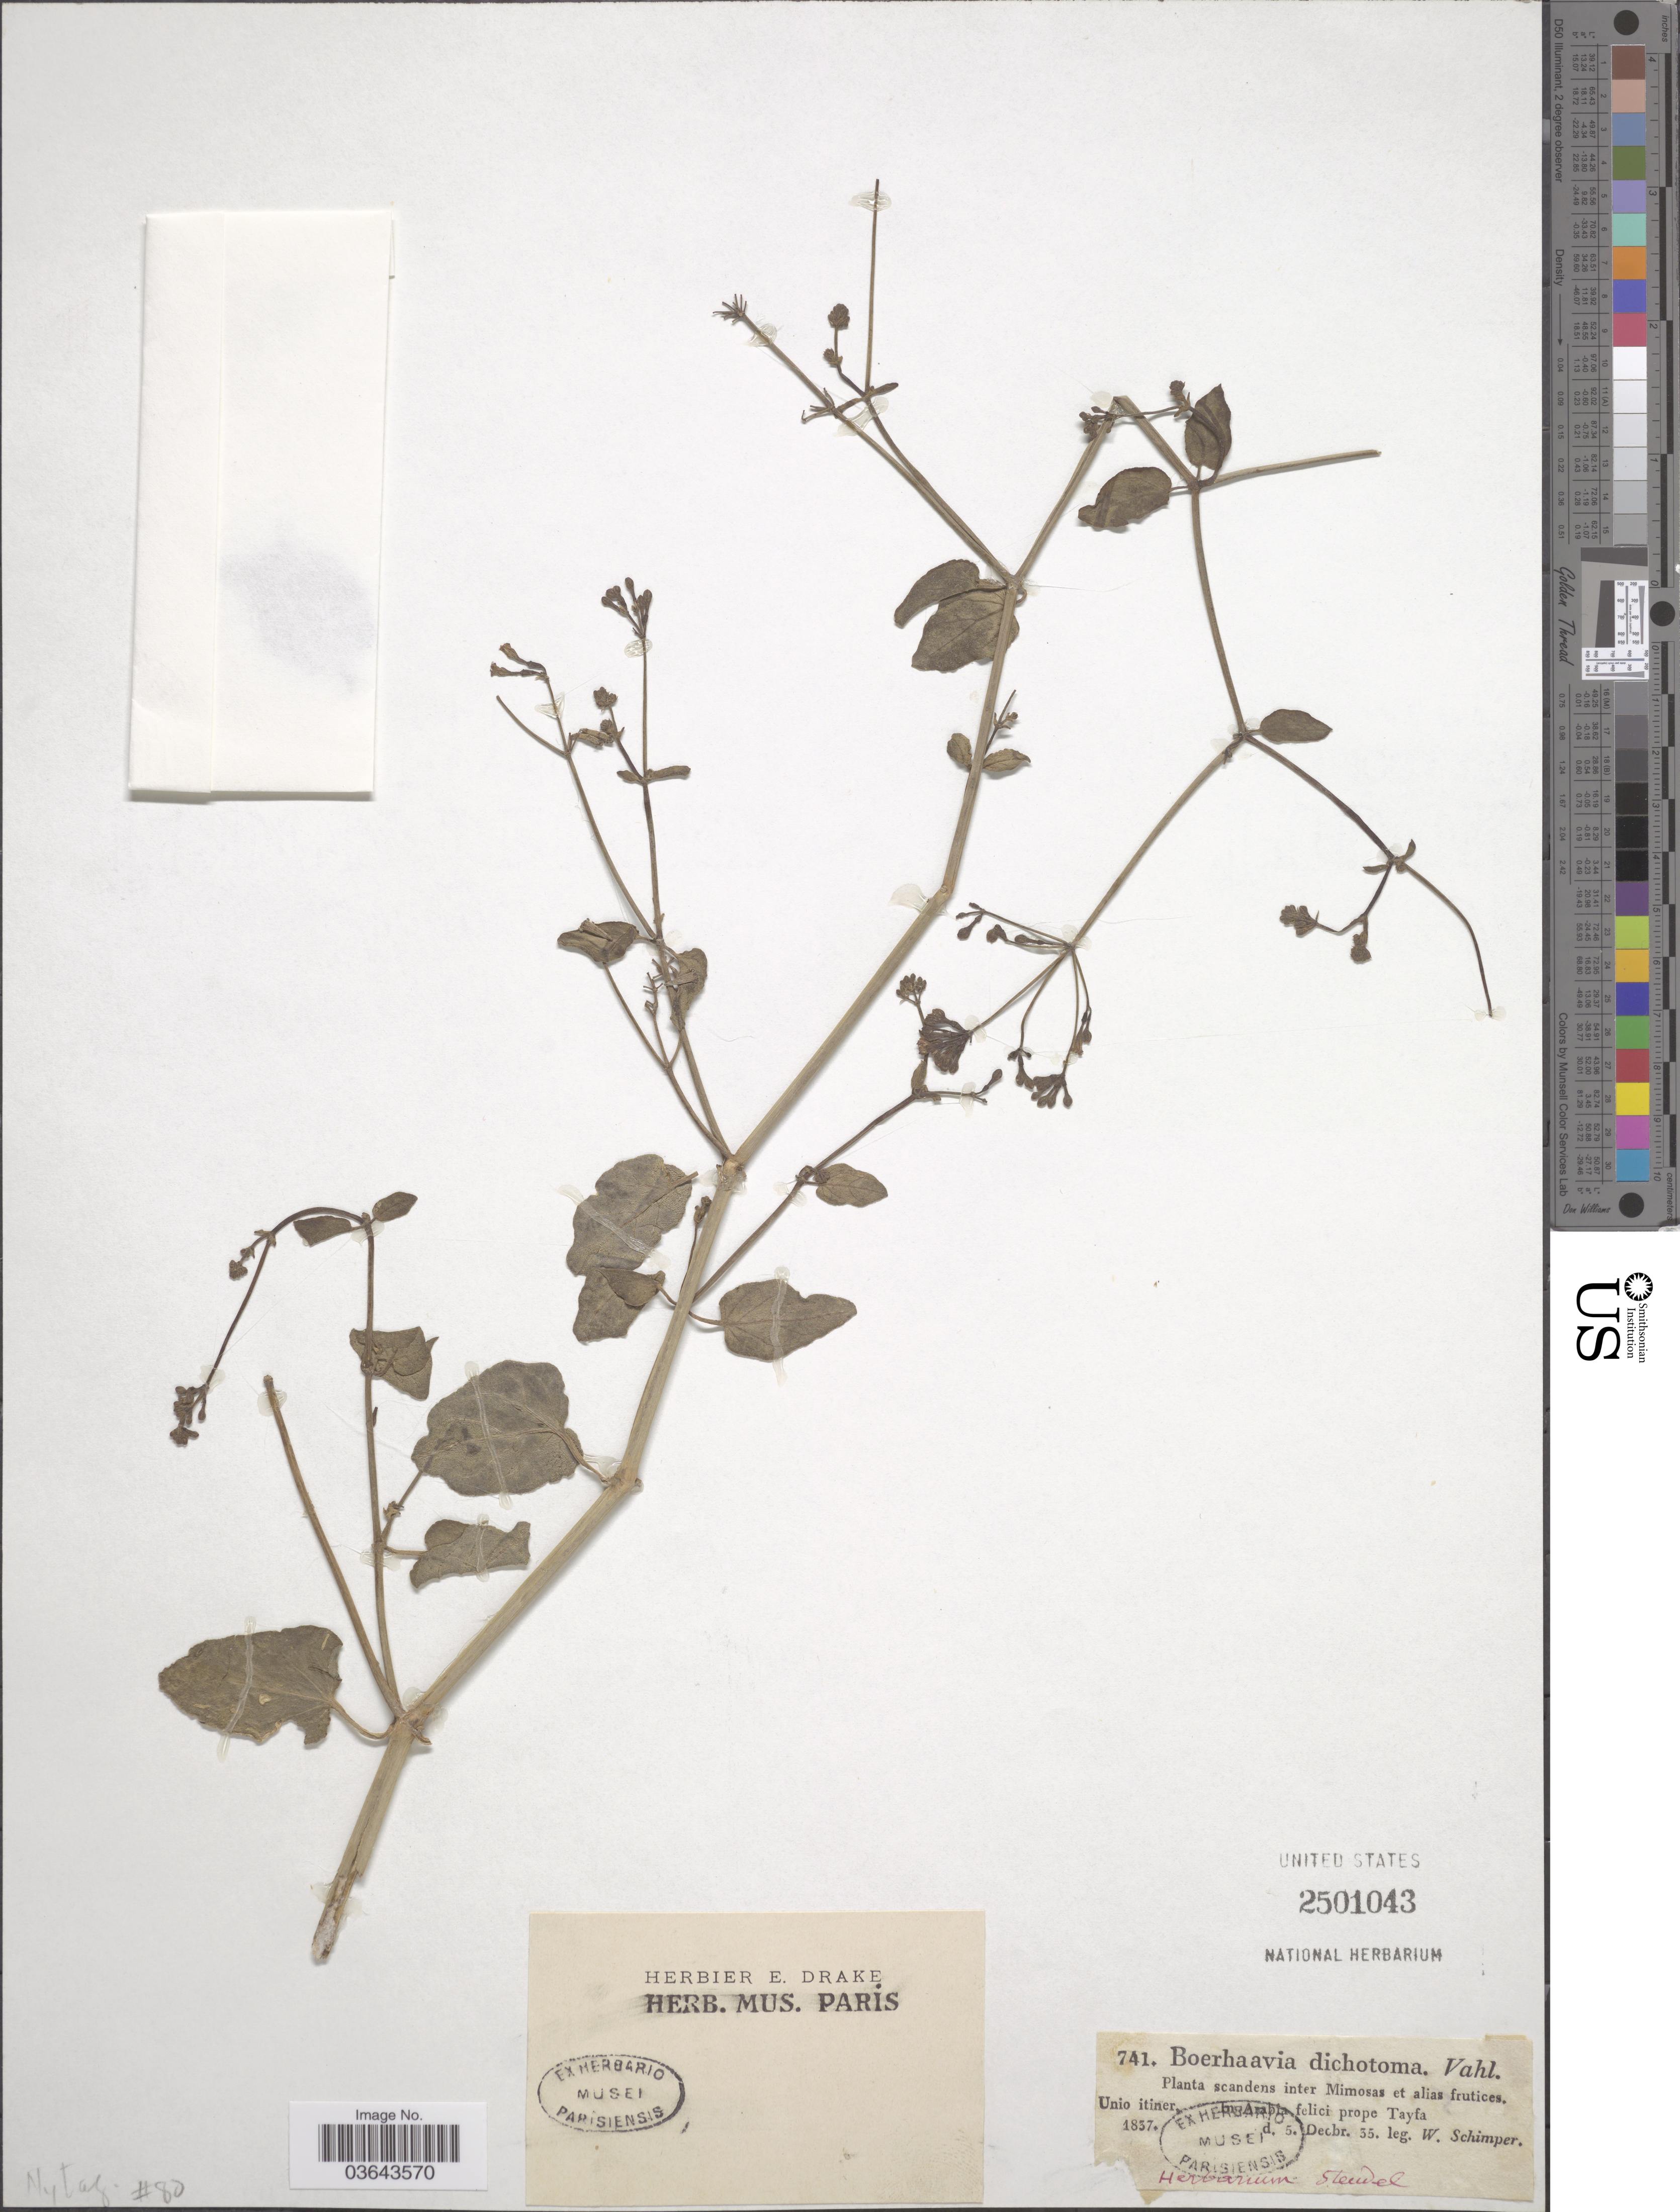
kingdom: Plantae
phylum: Tracheophyta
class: Magnoliopsida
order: Caryophyllales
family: Nyctaginaceae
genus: Boerhavia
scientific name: Boerhavia dichotoma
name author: Hochst. ex Walp.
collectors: W. Schimper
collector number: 741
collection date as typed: Transcribed d/m/y: 5/12/35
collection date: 1835-12-05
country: Yemen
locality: Arabia felici prope Tayfa.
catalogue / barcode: US 2501043